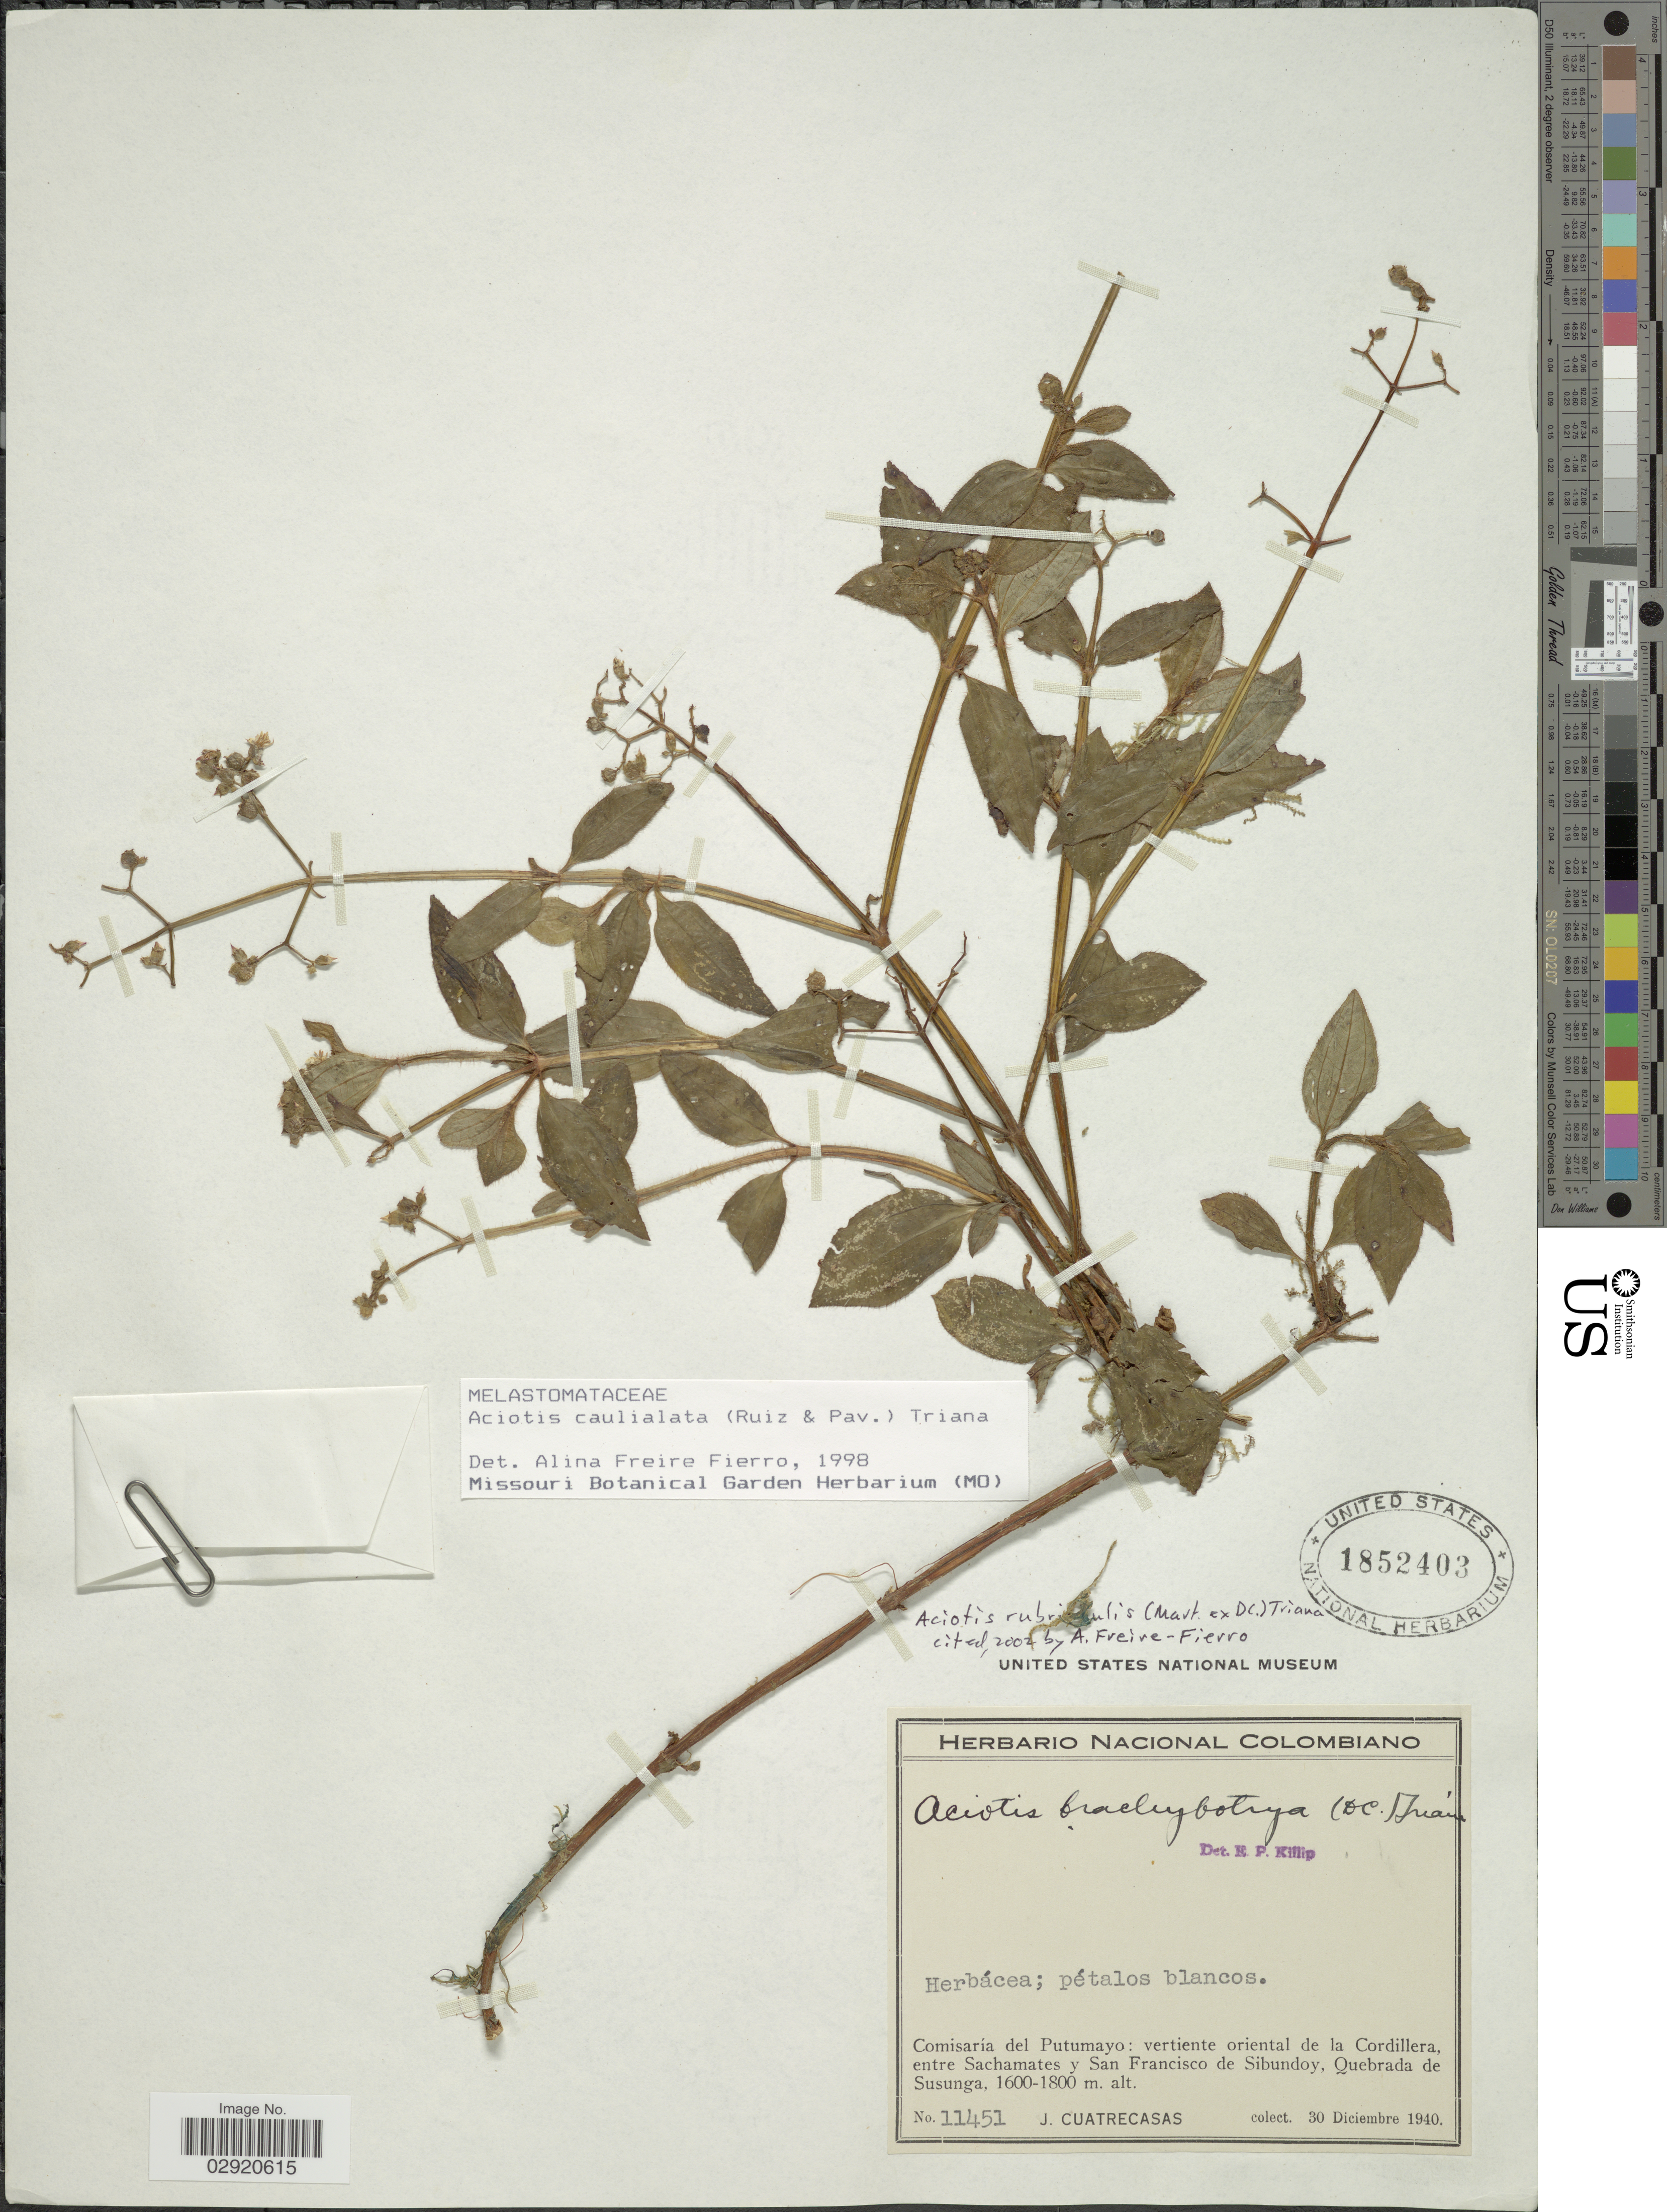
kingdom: Plantae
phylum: Tracheophyta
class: Magnoliopsida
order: Myrtales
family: Melastomataceae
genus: Aciotis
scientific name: Aciotis rubricaulis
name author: (Mart. ex DC.) Triana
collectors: J. Cuatrecasas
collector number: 11451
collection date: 1940-12-30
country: Colombia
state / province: Putumayo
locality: Comisaría del Putumayo: vertiente oriental de la Cordillera, entre Sachamates y San Francisco de Sibundoy, Quebrada de Susunga.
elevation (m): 1600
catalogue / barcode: US 1852403